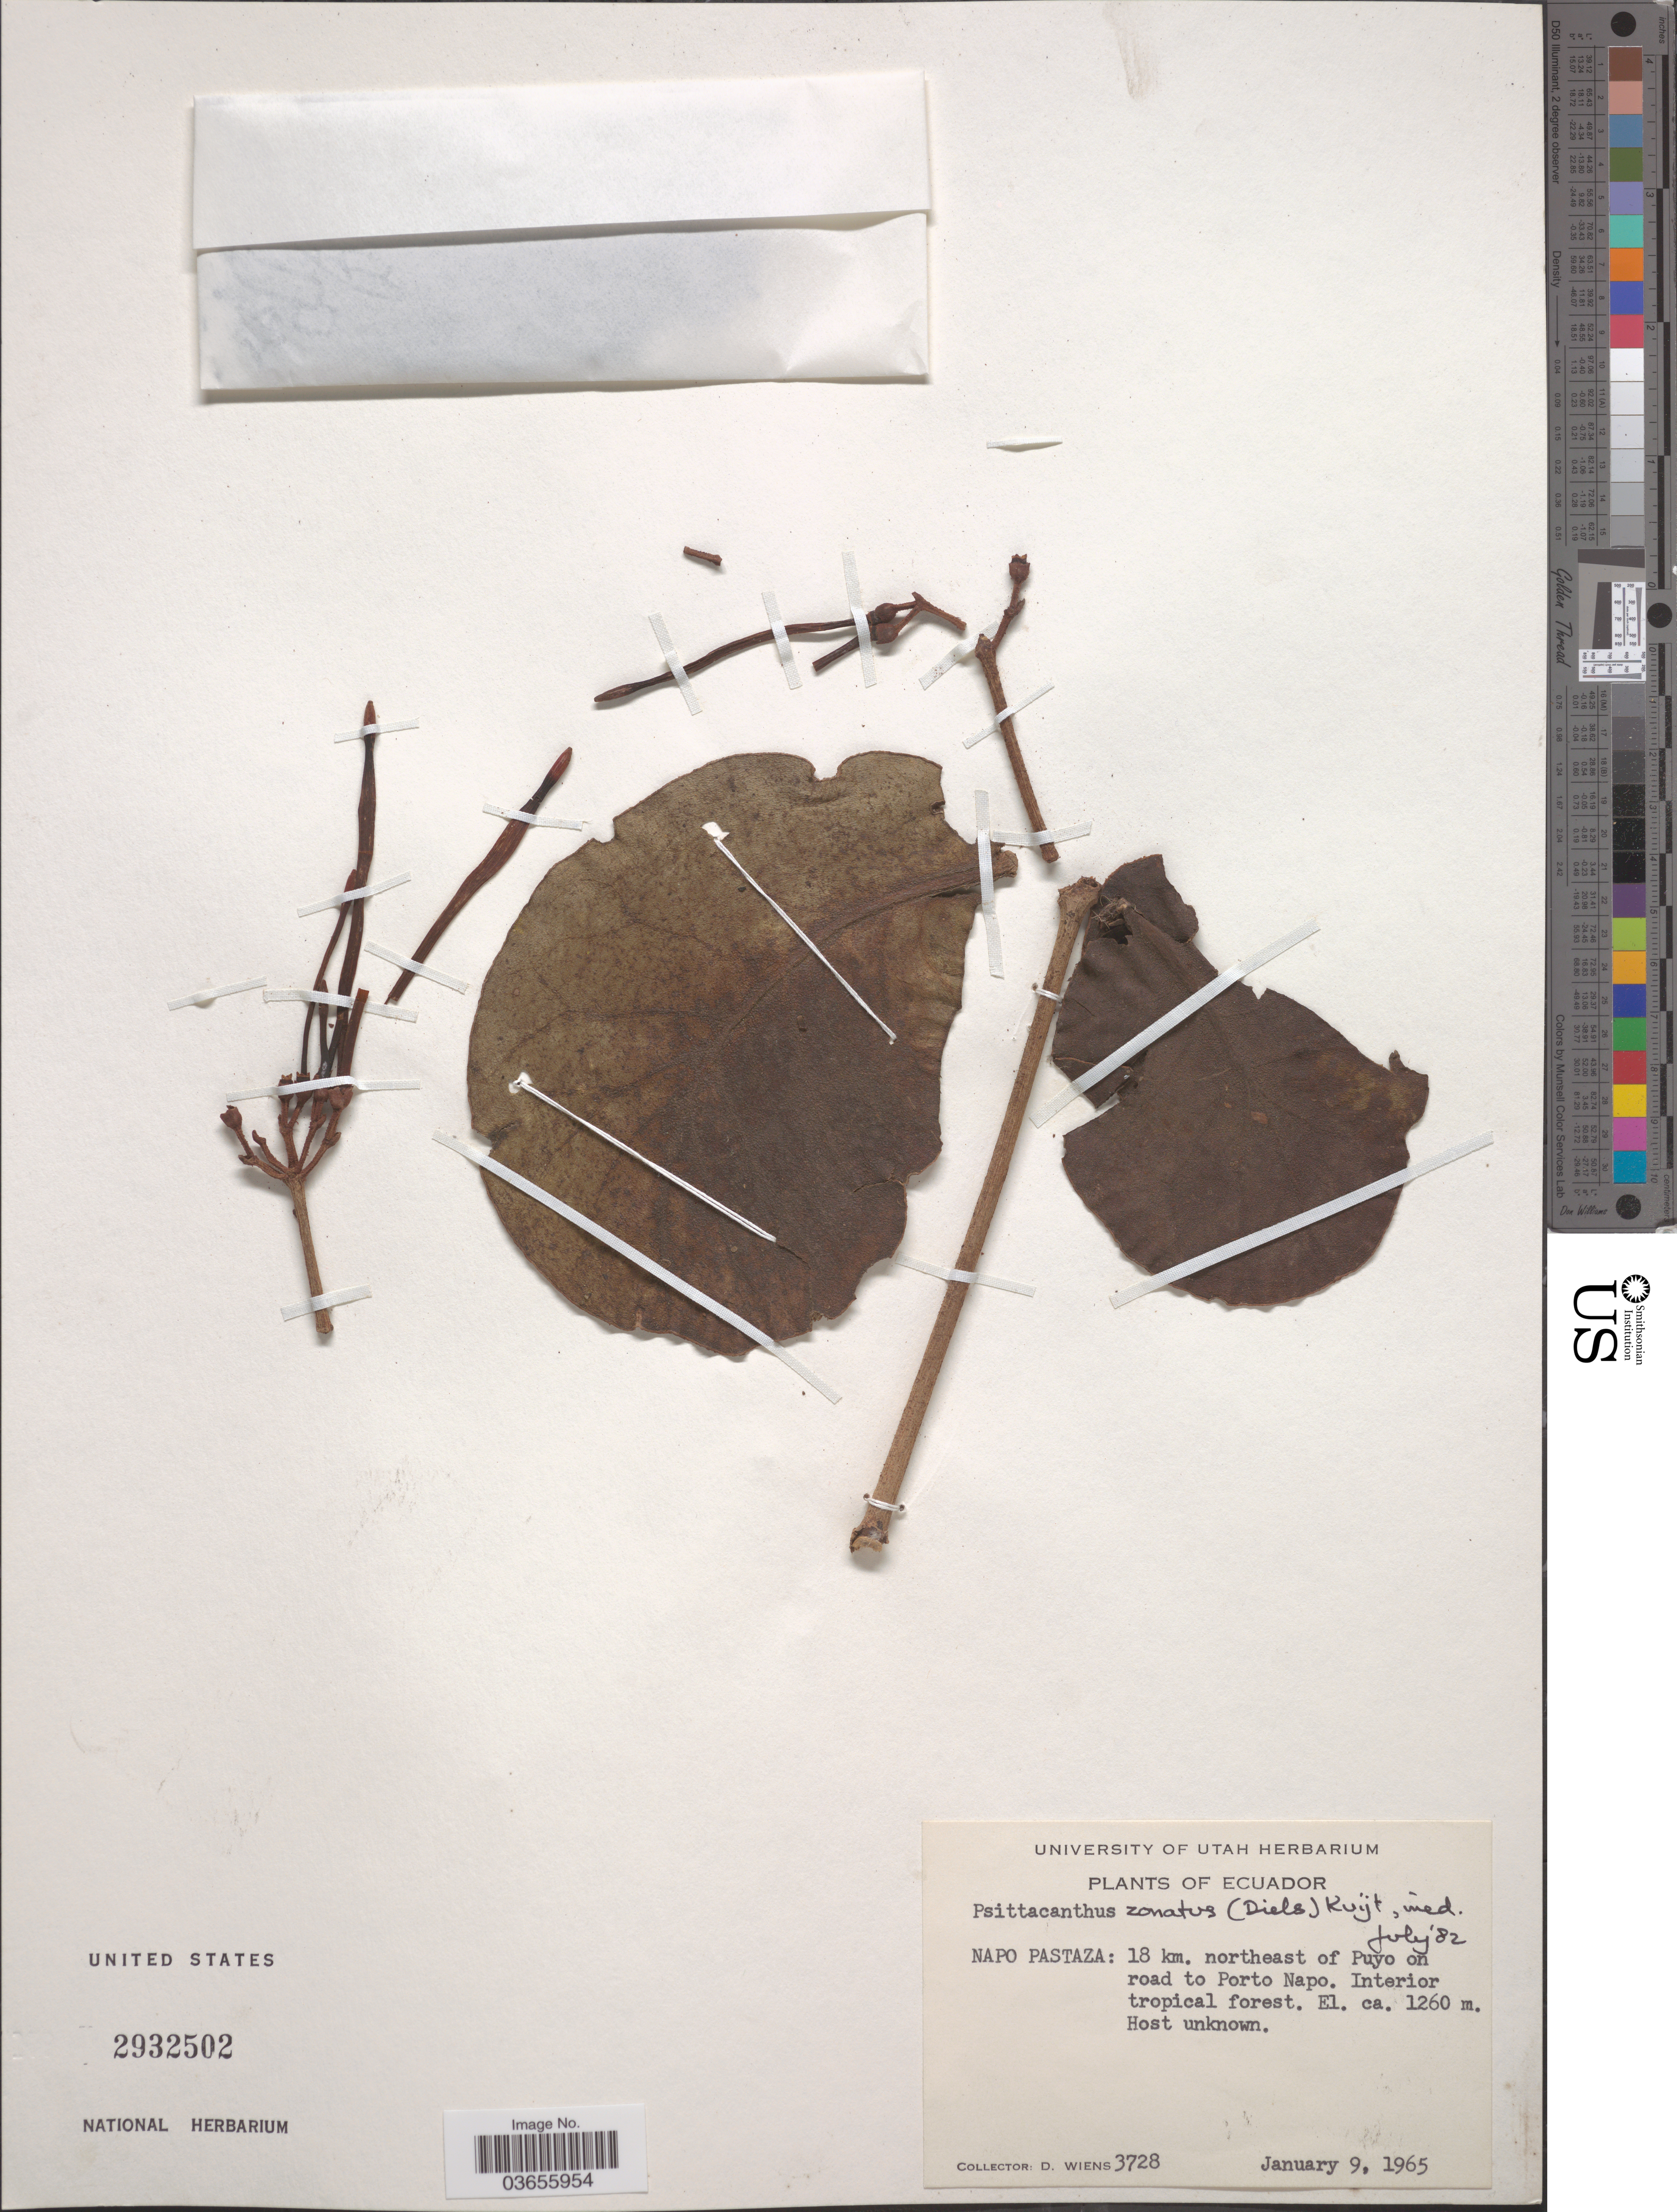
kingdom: Plantae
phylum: Tracheophyta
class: Magnoliopsida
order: Santalales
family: Loranthaceae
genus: Psittacanthus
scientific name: Psittacanthus zonatus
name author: (Diels) Kuijt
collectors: D. Wiens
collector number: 3728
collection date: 1965-01-09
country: Ecuador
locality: Napo Pastaza: 18 km. northeast of Puyo on road to Porto Napo. Interior tropical forest.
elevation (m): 1260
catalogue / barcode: US 2932502